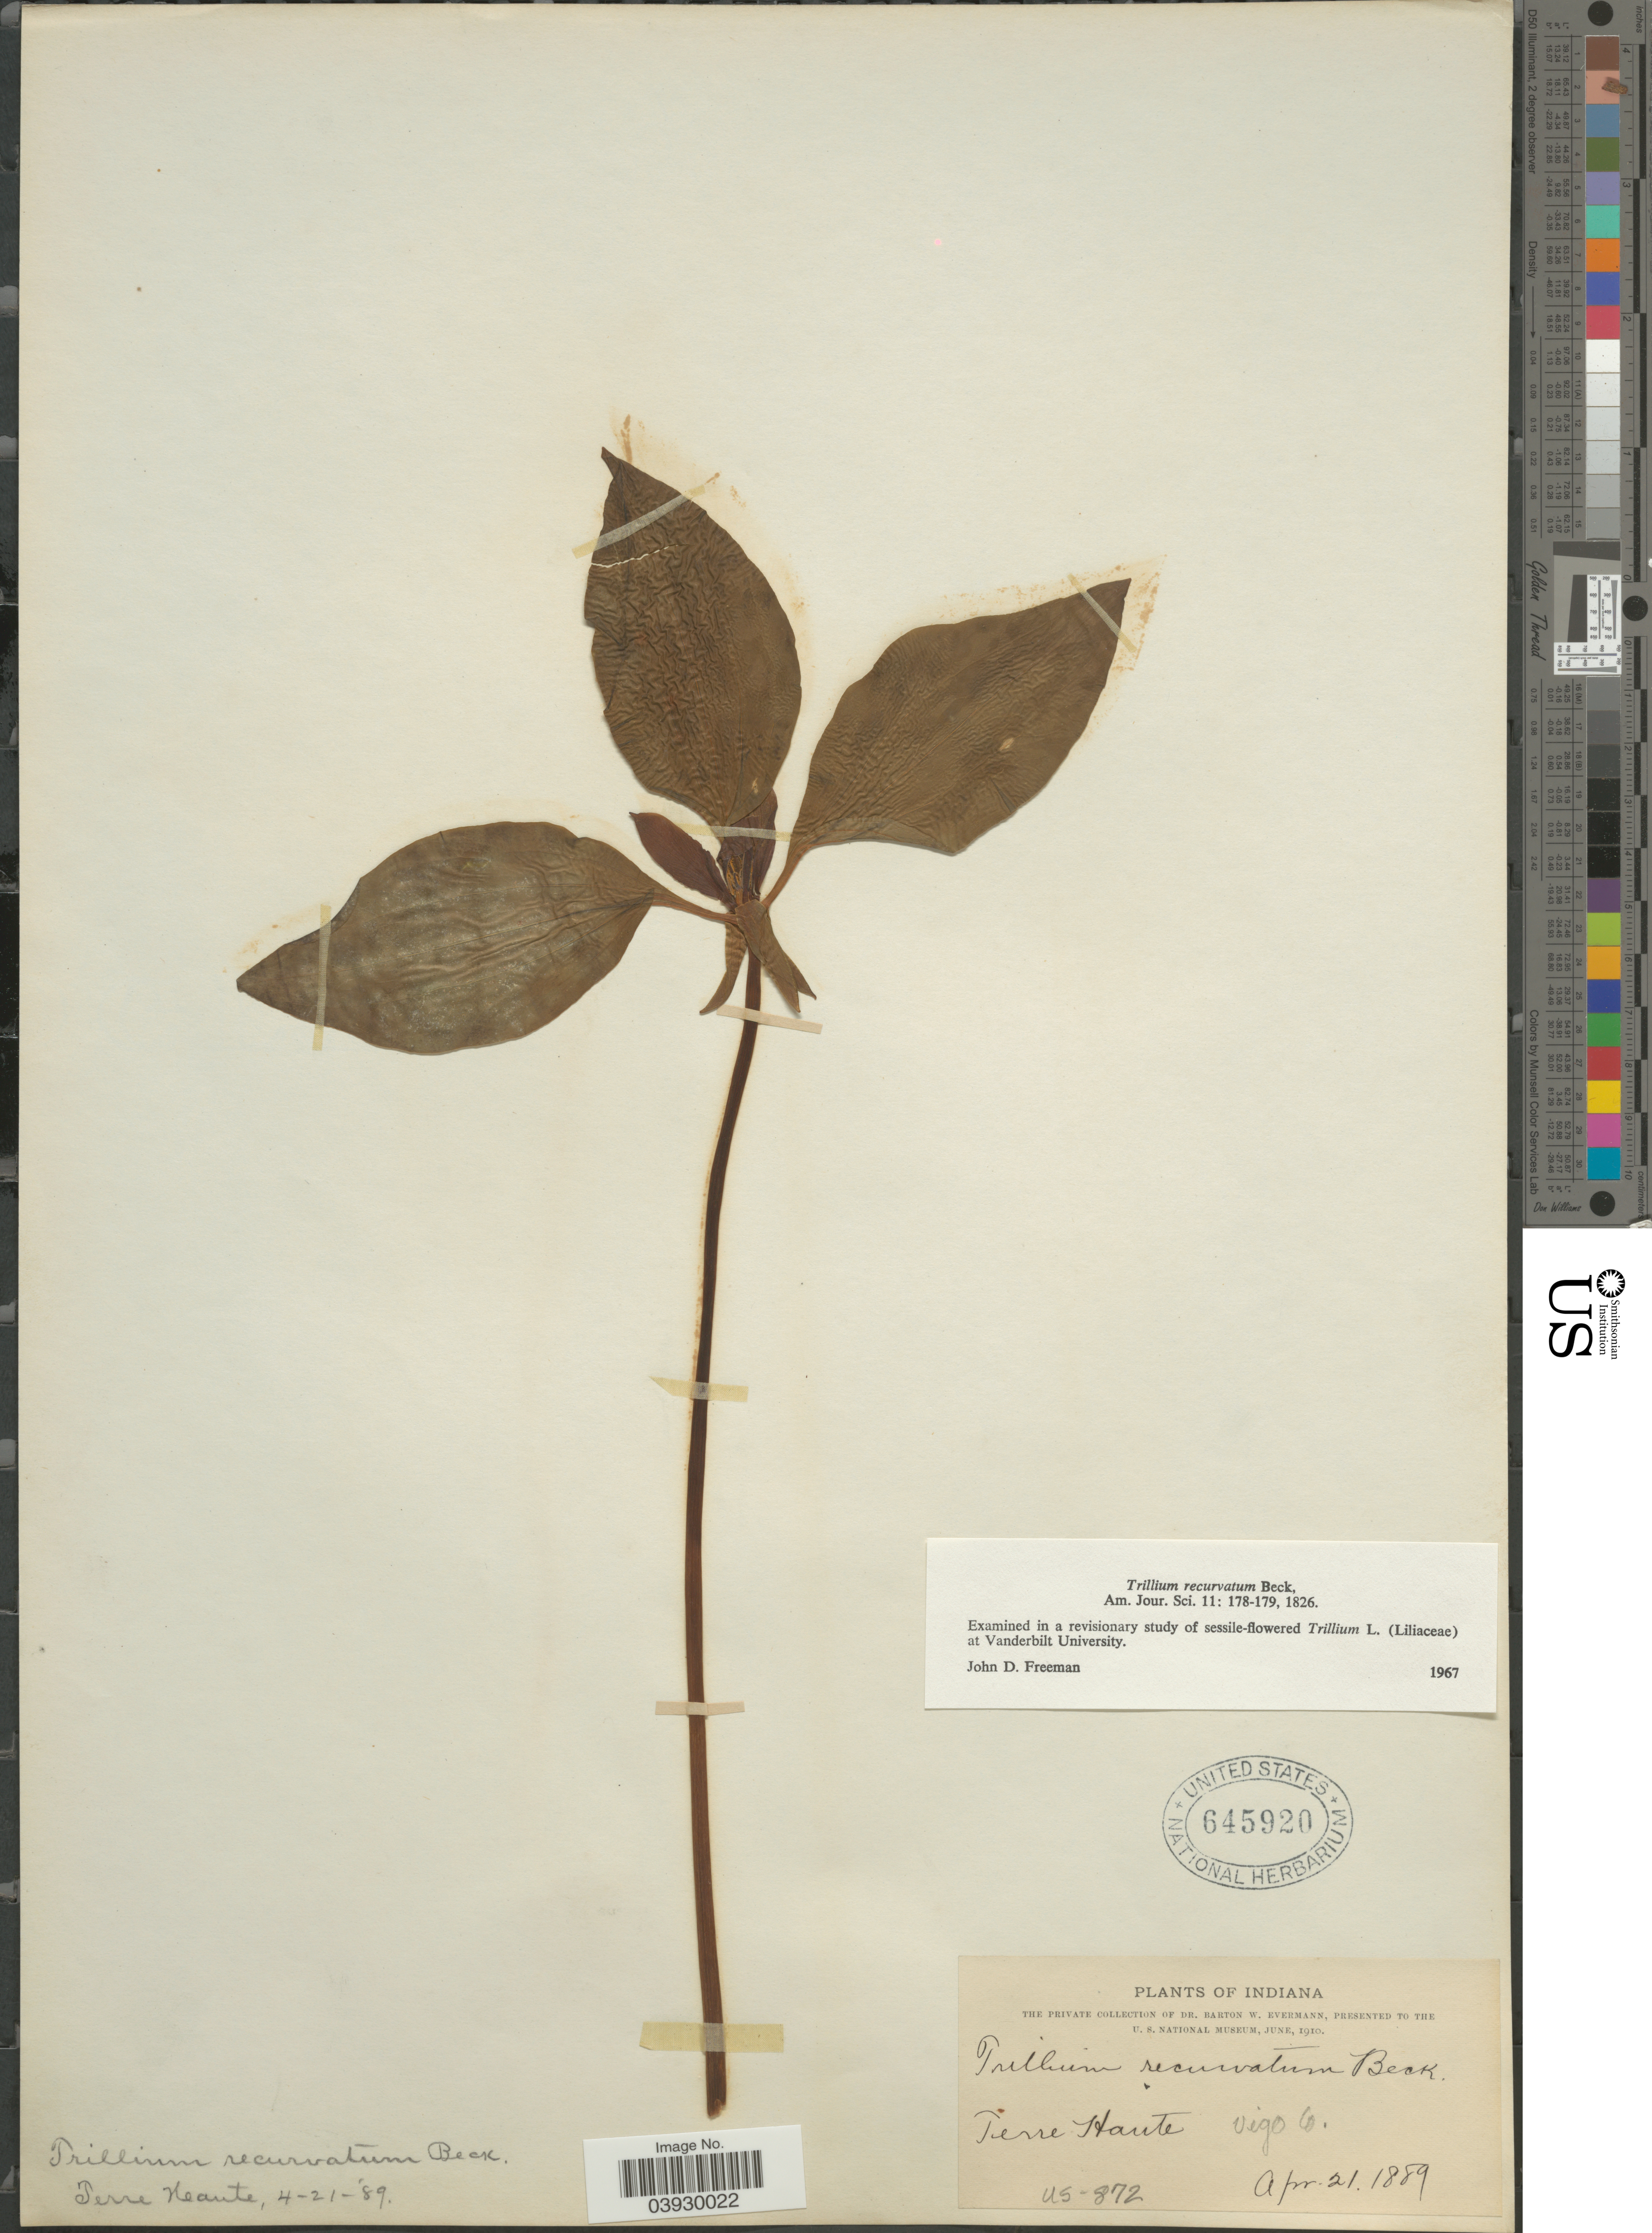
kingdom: Plantae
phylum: Tracheophyta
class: Liliopsida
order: Liliales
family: Melanthiaceae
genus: Trillium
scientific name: Trillium recurvatum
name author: L.C. Beck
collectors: B. W. Evermann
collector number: US-872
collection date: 1889-04-21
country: United States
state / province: Indiana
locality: Terre Haute. Vigo Co.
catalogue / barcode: US 645920